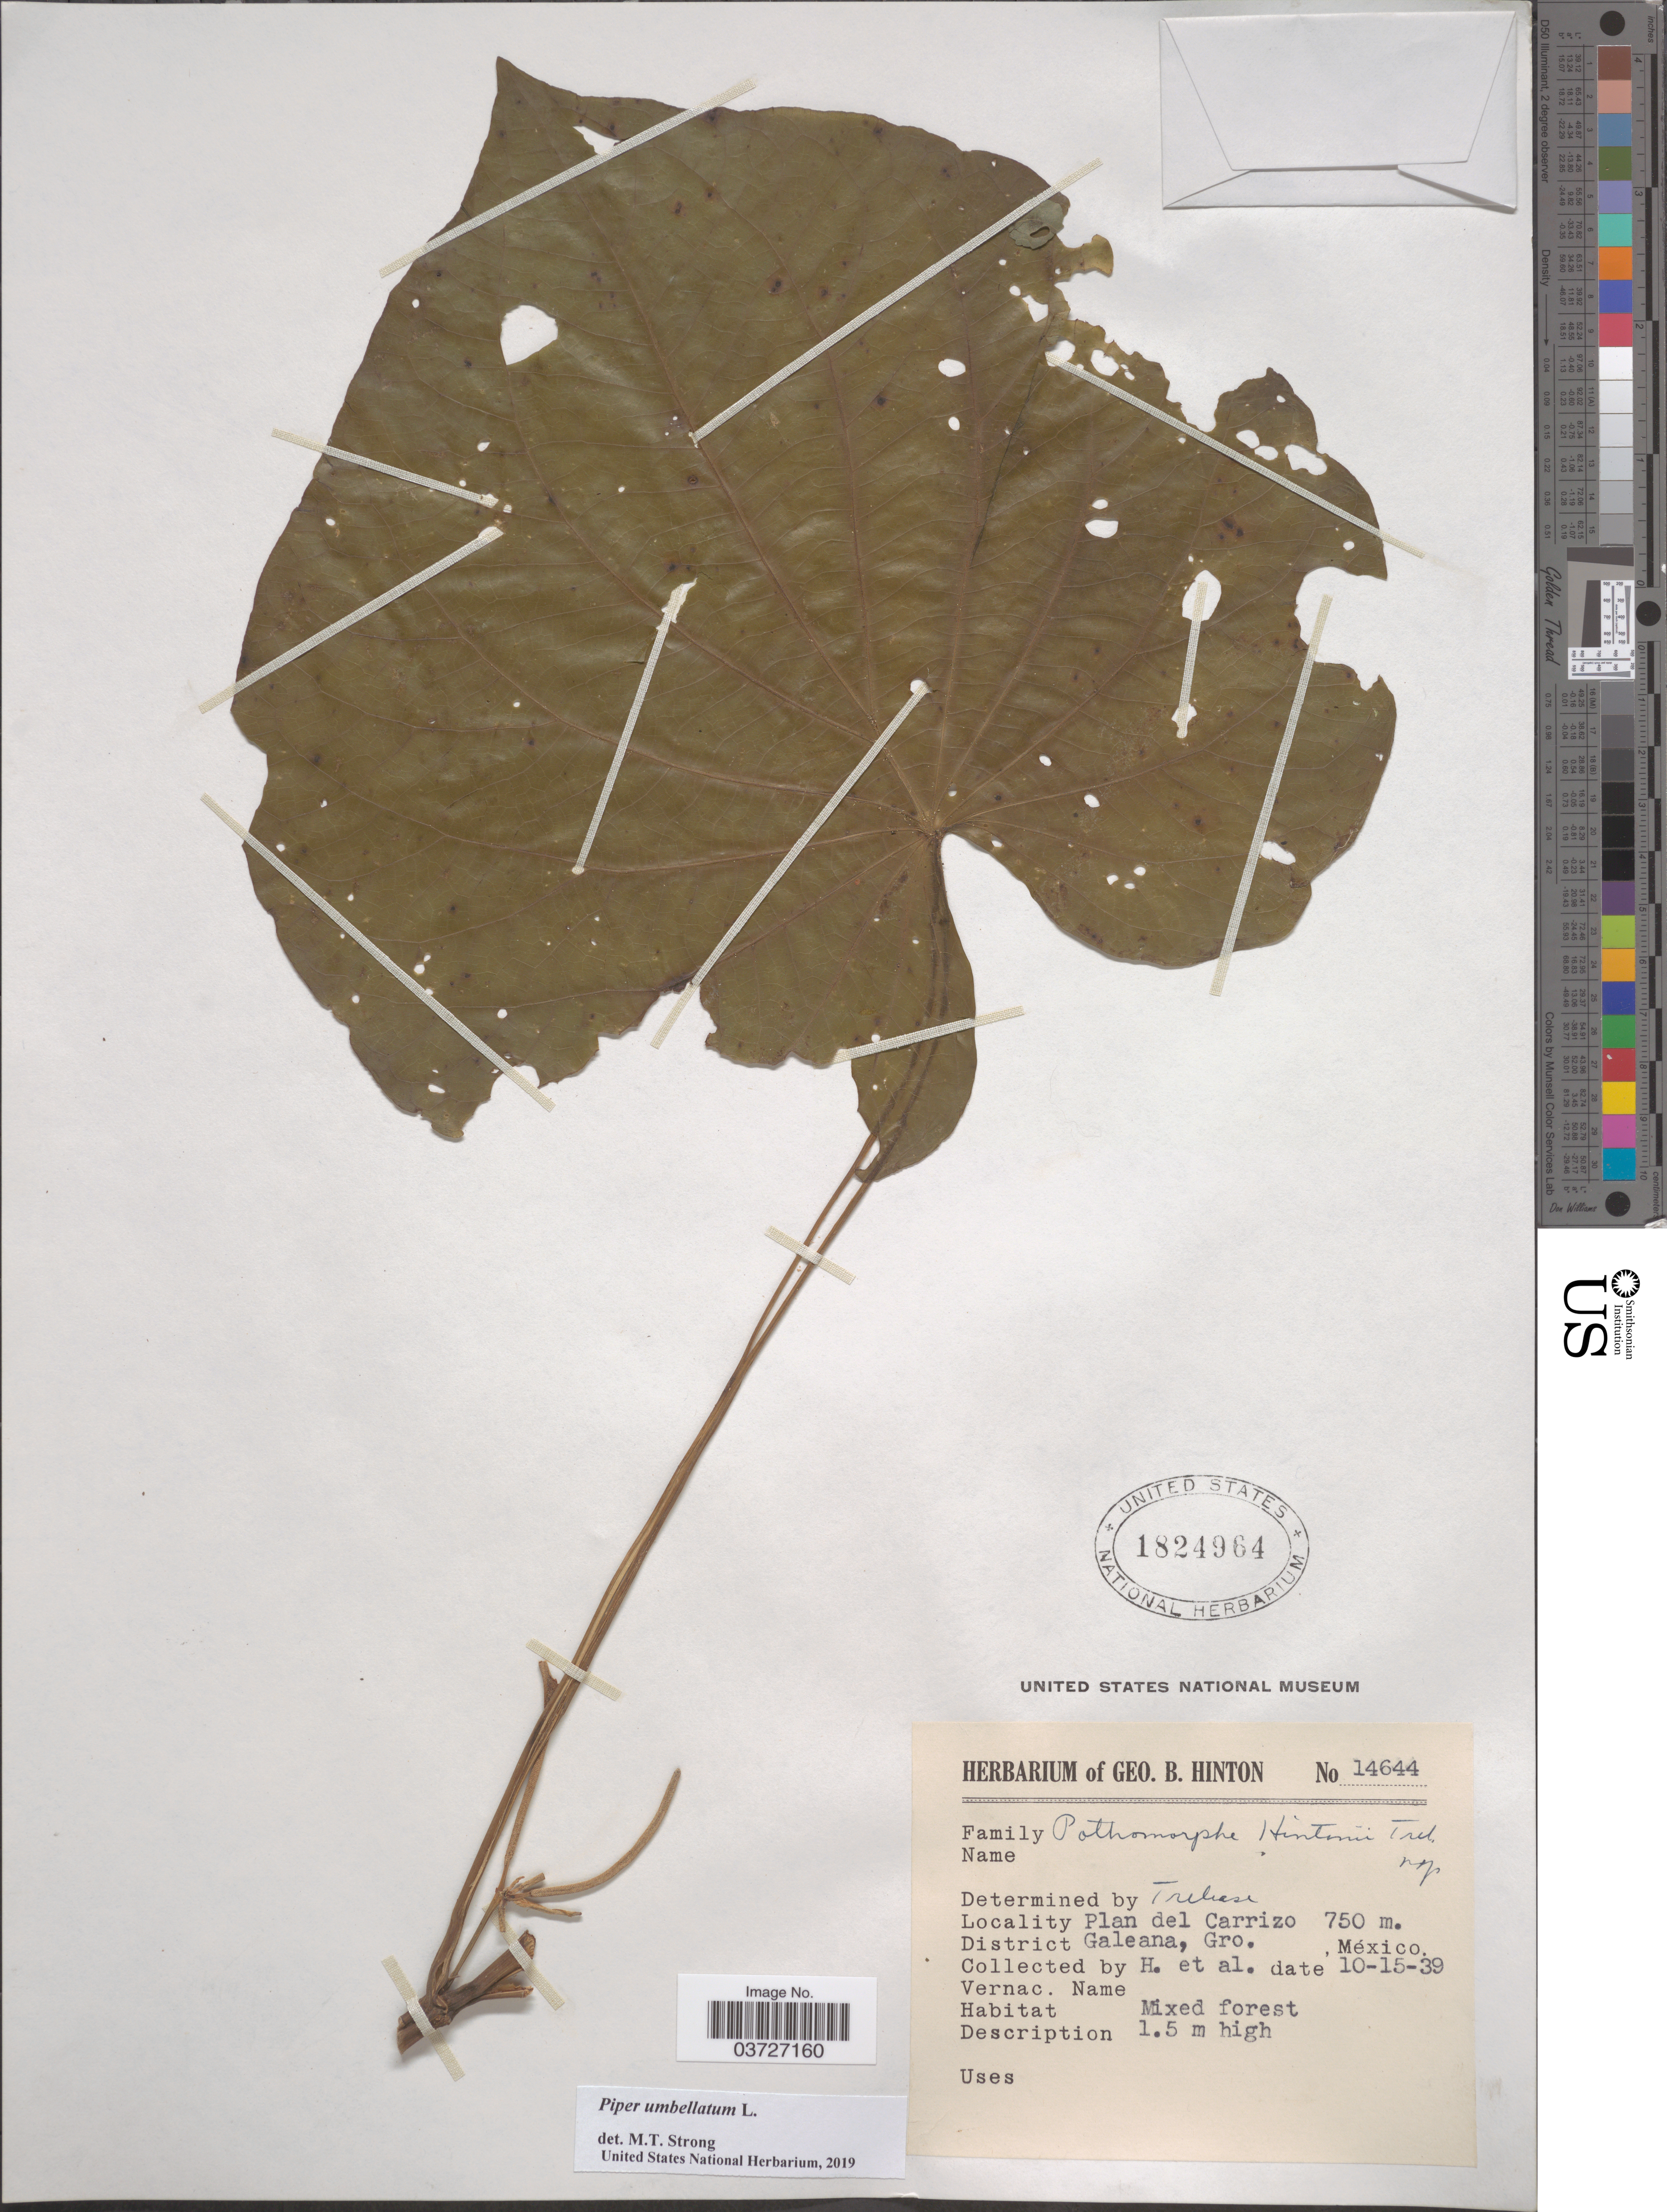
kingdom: Plantae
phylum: Tracheophyta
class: Magnoliopsida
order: Piperales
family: Piperaceae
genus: Piper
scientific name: Piper umbellatum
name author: L.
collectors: G. B. Hinton & et al.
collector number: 14644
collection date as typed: Transcribed d/m/y: 15/10/39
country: Mexico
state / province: Guerrero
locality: Plan del Carrizo, District Galeana.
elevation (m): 750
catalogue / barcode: US 1824964